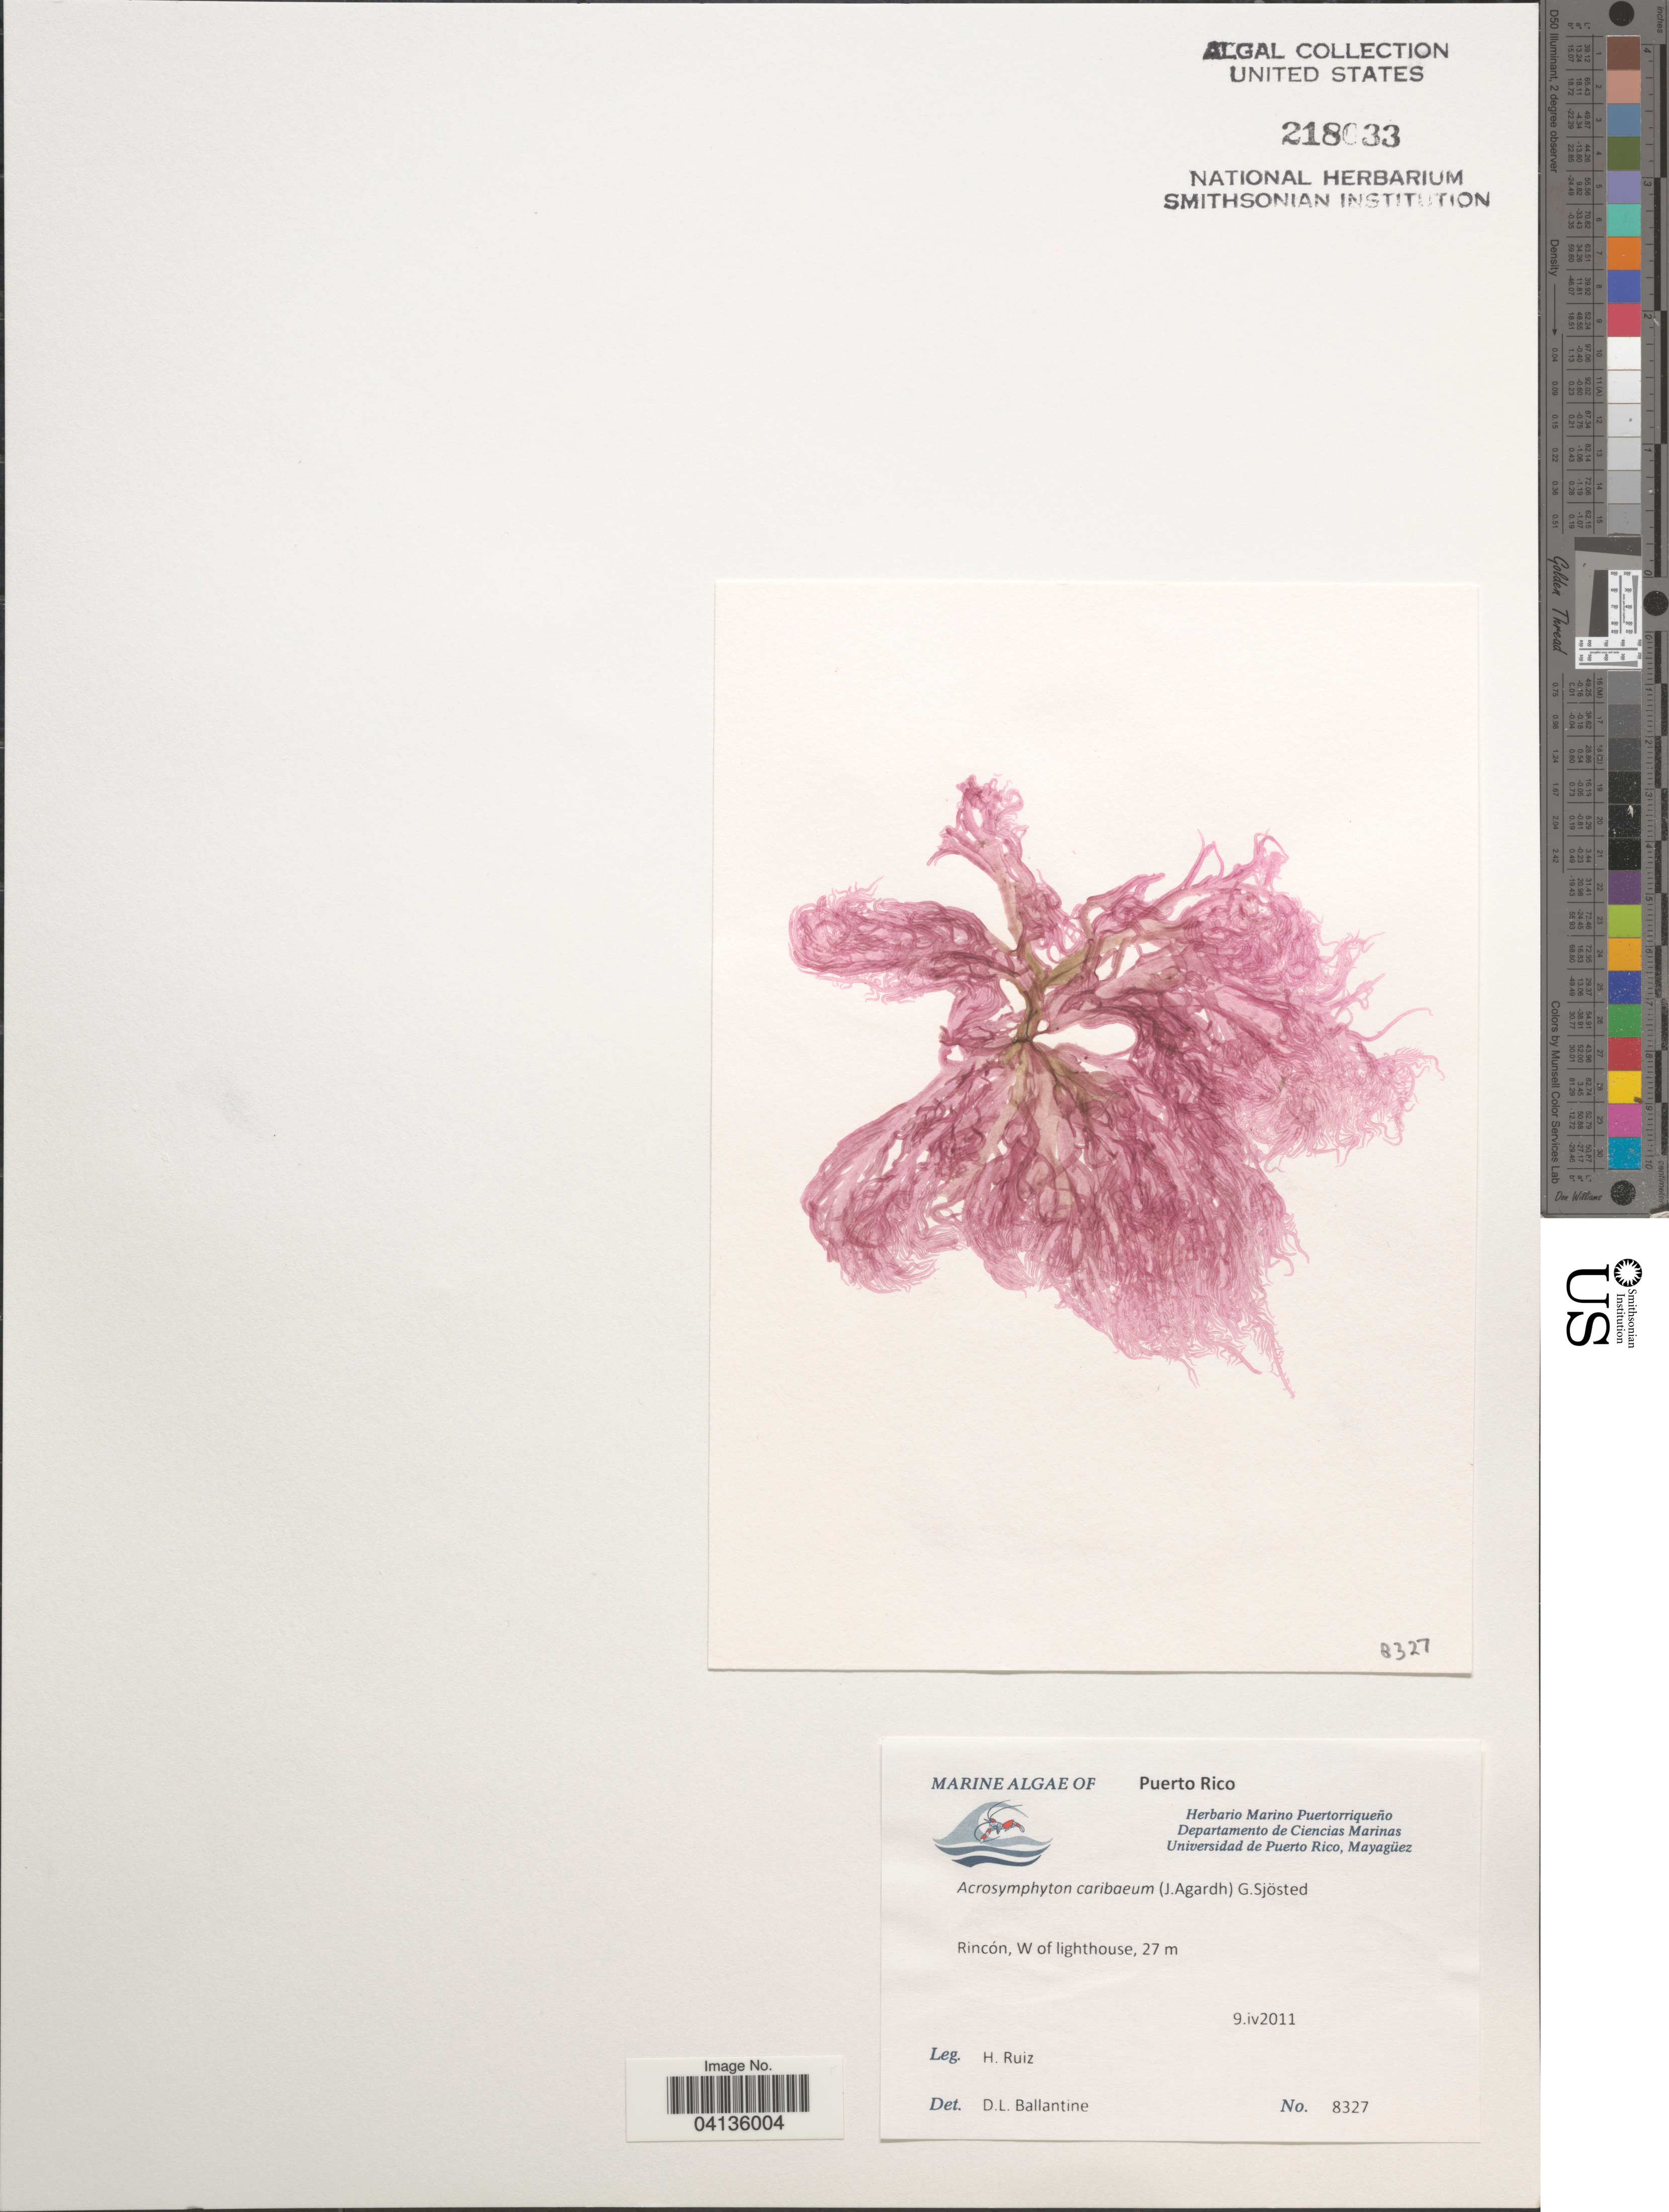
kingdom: Plantae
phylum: Rhodophyta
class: Florideophyceae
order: Acrosymphytales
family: Acrosymphytaceae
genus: Acrosymphyton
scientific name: Acrosymphyton caribaeum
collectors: H. Ruiz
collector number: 8327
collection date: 2011-04-09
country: Puerto Rico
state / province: Rincón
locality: W of lighthouse.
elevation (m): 27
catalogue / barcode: US 218033